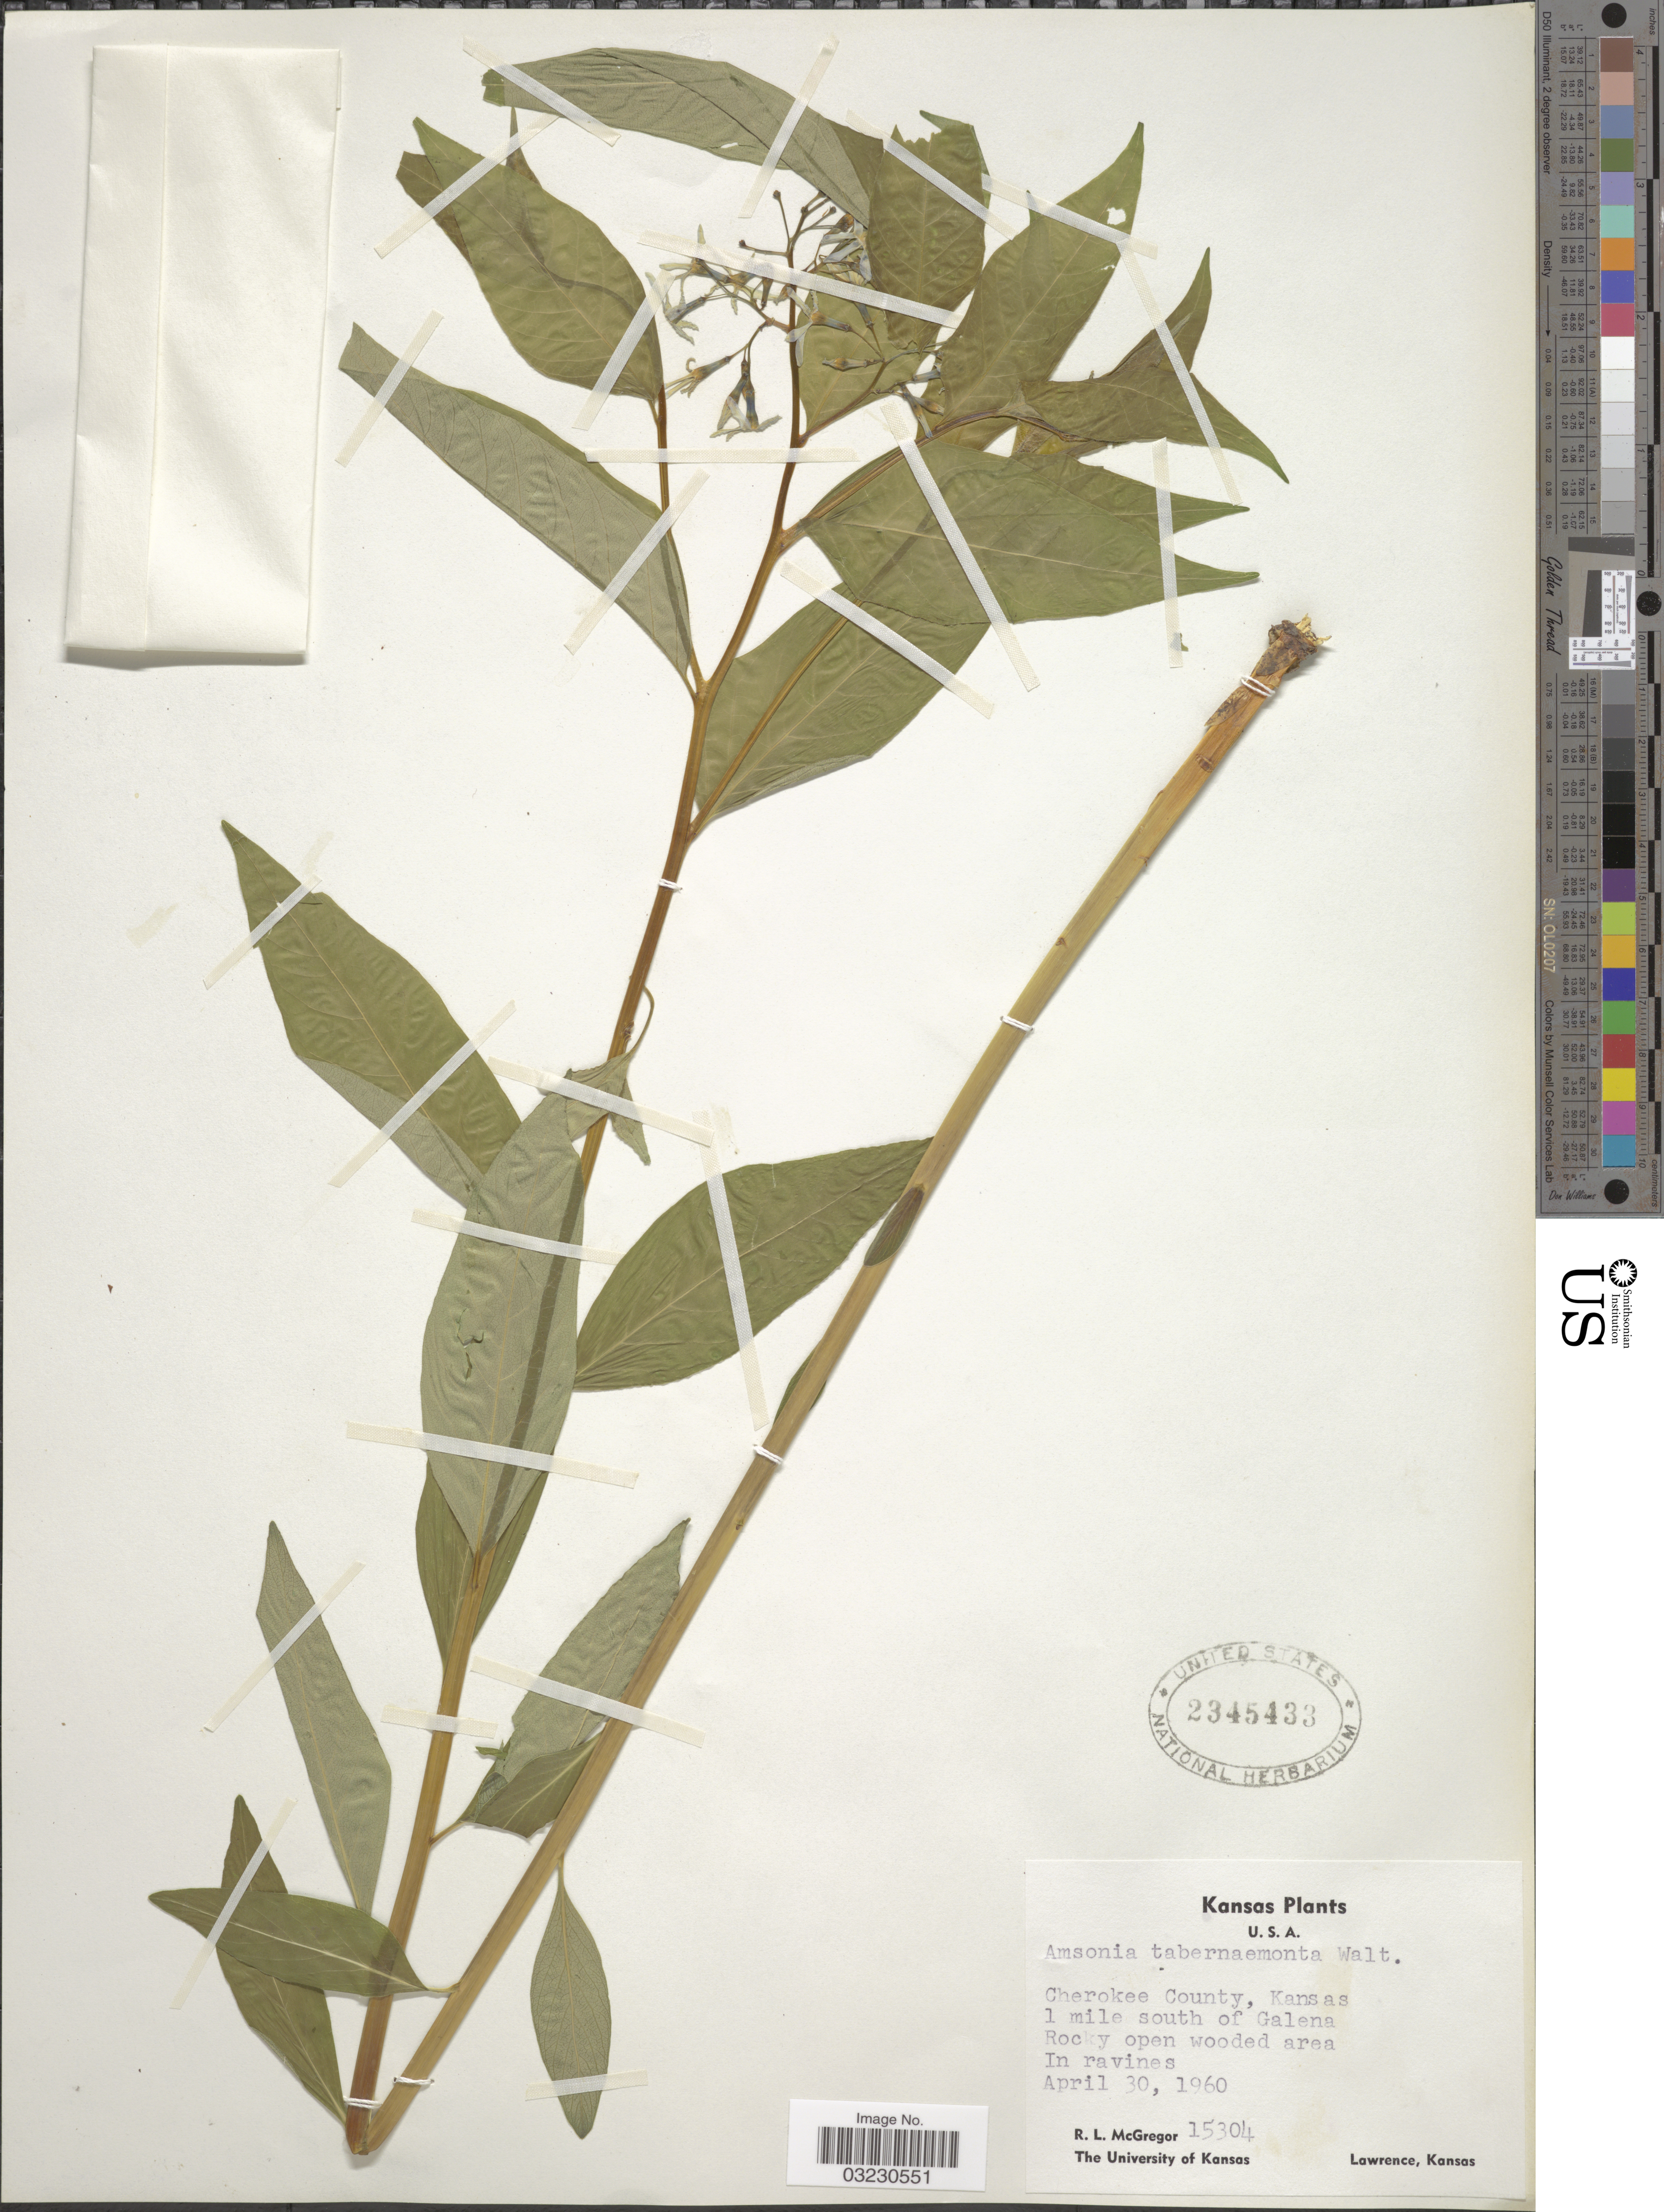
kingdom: Plantae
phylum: Tracheophyta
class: Magnoliopsida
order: Gentianales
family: Apocynaceae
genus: Amsonia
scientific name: Amsonia tabernaemontana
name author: Walter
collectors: R. McGregor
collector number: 15304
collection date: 1960-04-30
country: United States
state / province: Kansas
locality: Cherokee County, Kansas, 1 mile south of Galena.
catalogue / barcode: US 2345433